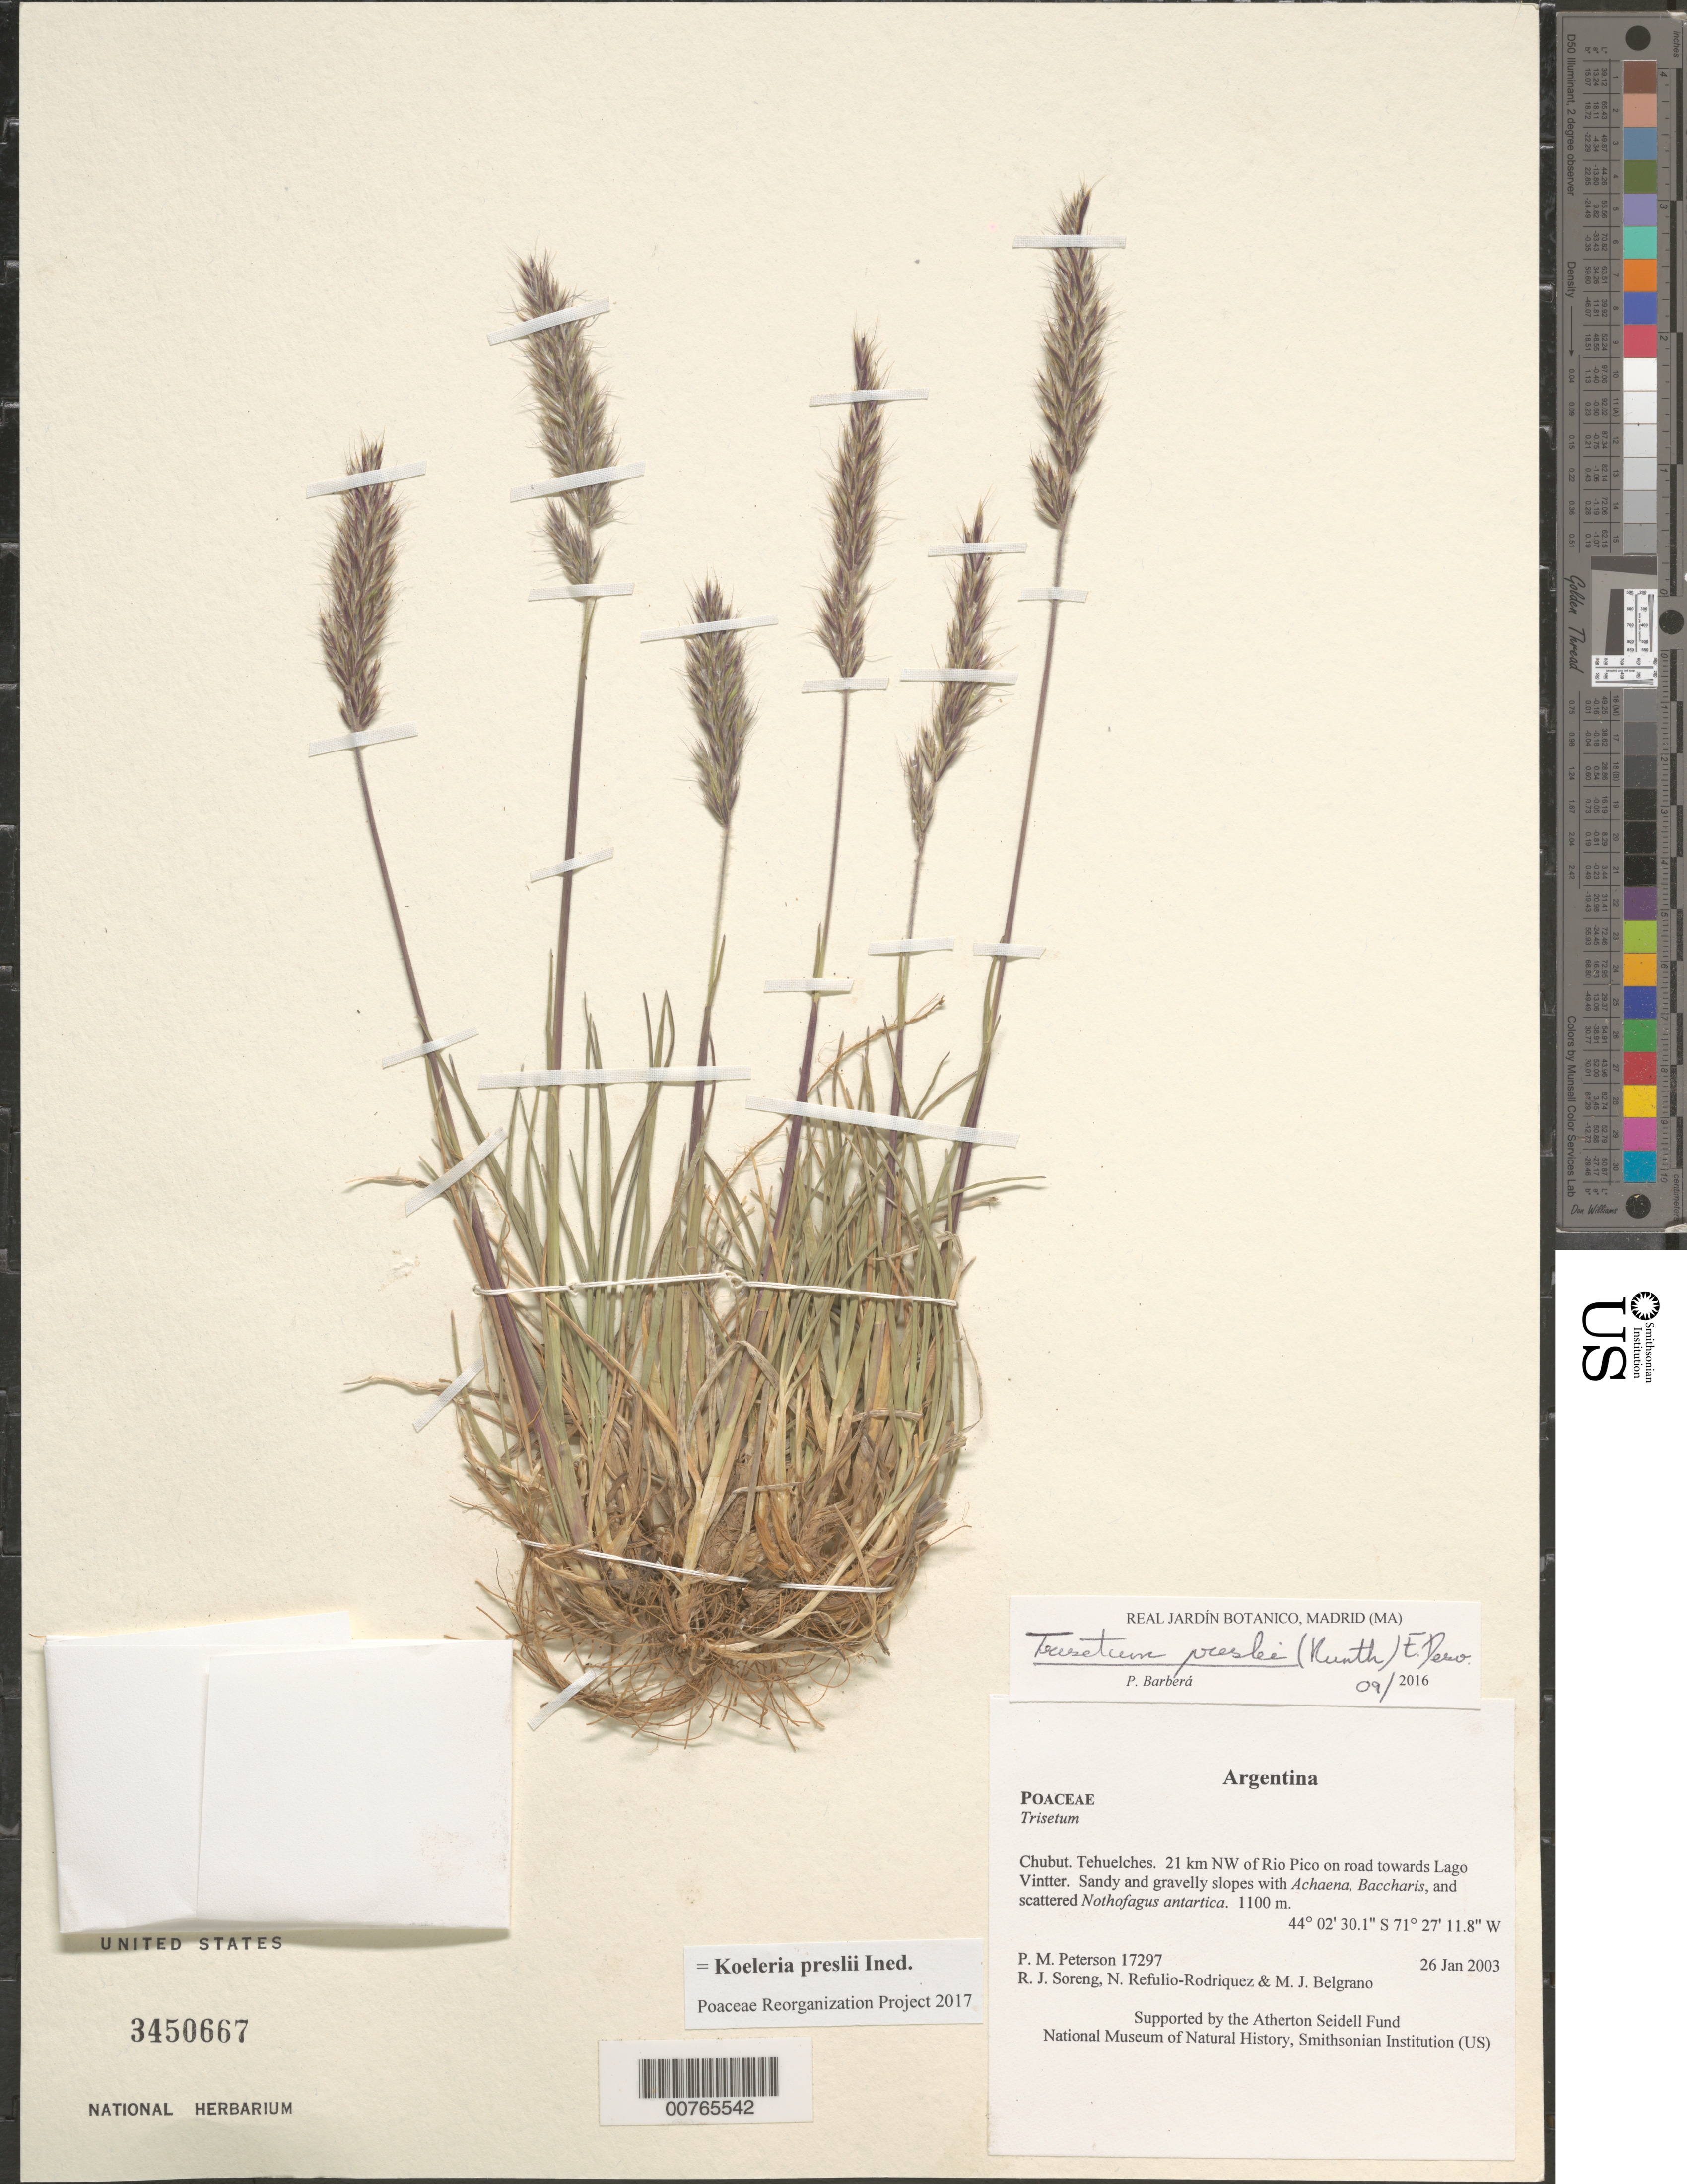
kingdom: Plantae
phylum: Tracheophyta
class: Liliopsida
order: Poales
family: Poaceae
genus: Koeleria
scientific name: Koeleria preslii ined.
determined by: Poaceae Reorganization Project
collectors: P. M. Peterson, R. J. Soreng, N. Refulio-Rodríguez & M. Belgrano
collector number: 17297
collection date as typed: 26 Jan 2003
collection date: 2003-01-26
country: Argentina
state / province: Chubut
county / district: Tehuelches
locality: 21 km NW of Rio Pico on road towards Lago Vintter. Sandy and gravelly slopes with Achaena, Baccharis, and scattered Nothofagus antartica.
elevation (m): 1100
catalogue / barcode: US 3450667